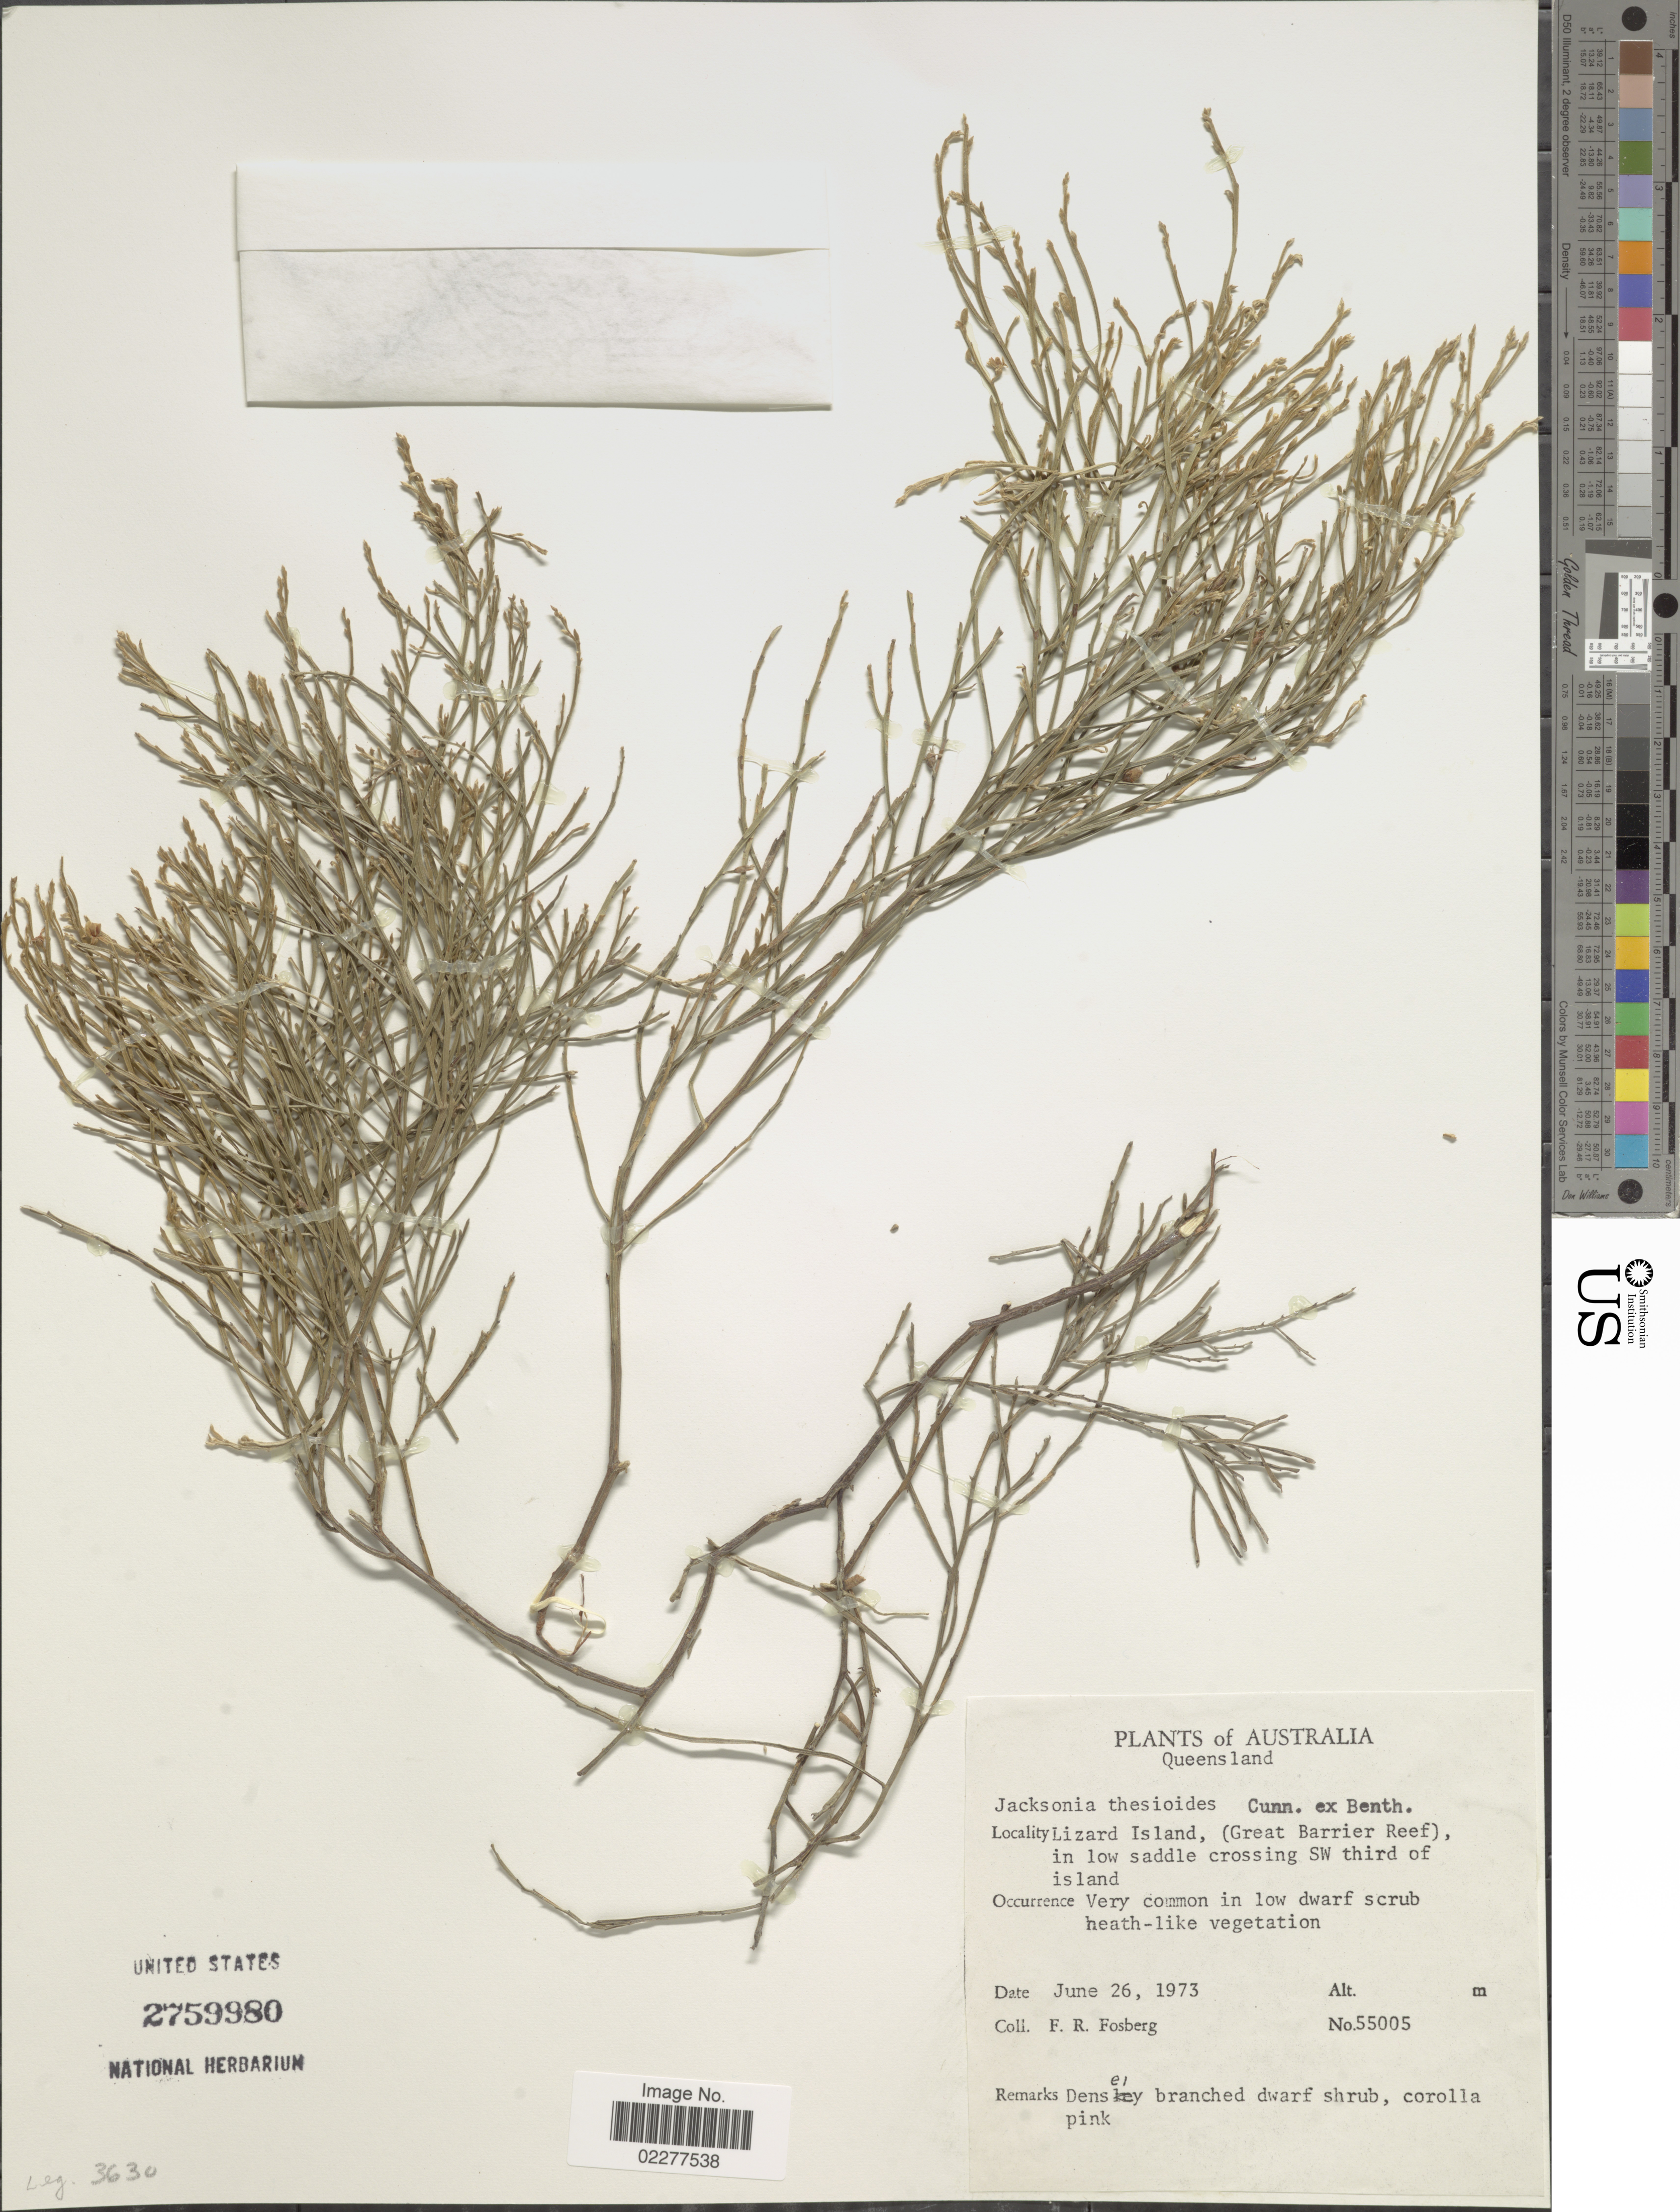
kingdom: Plantae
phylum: Tracheophyta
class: Magnoliopsida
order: Fabales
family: Fabaceae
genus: Jacksonia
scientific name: Jacksonia thesioides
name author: Benth.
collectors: F. R. Fosberg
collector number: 55005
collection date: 1973-06-26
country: Australia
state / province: Queensland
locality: Lizard Island, (Great Barrier reef), in low saddle crossing SW third of island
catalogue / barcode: US 2759980